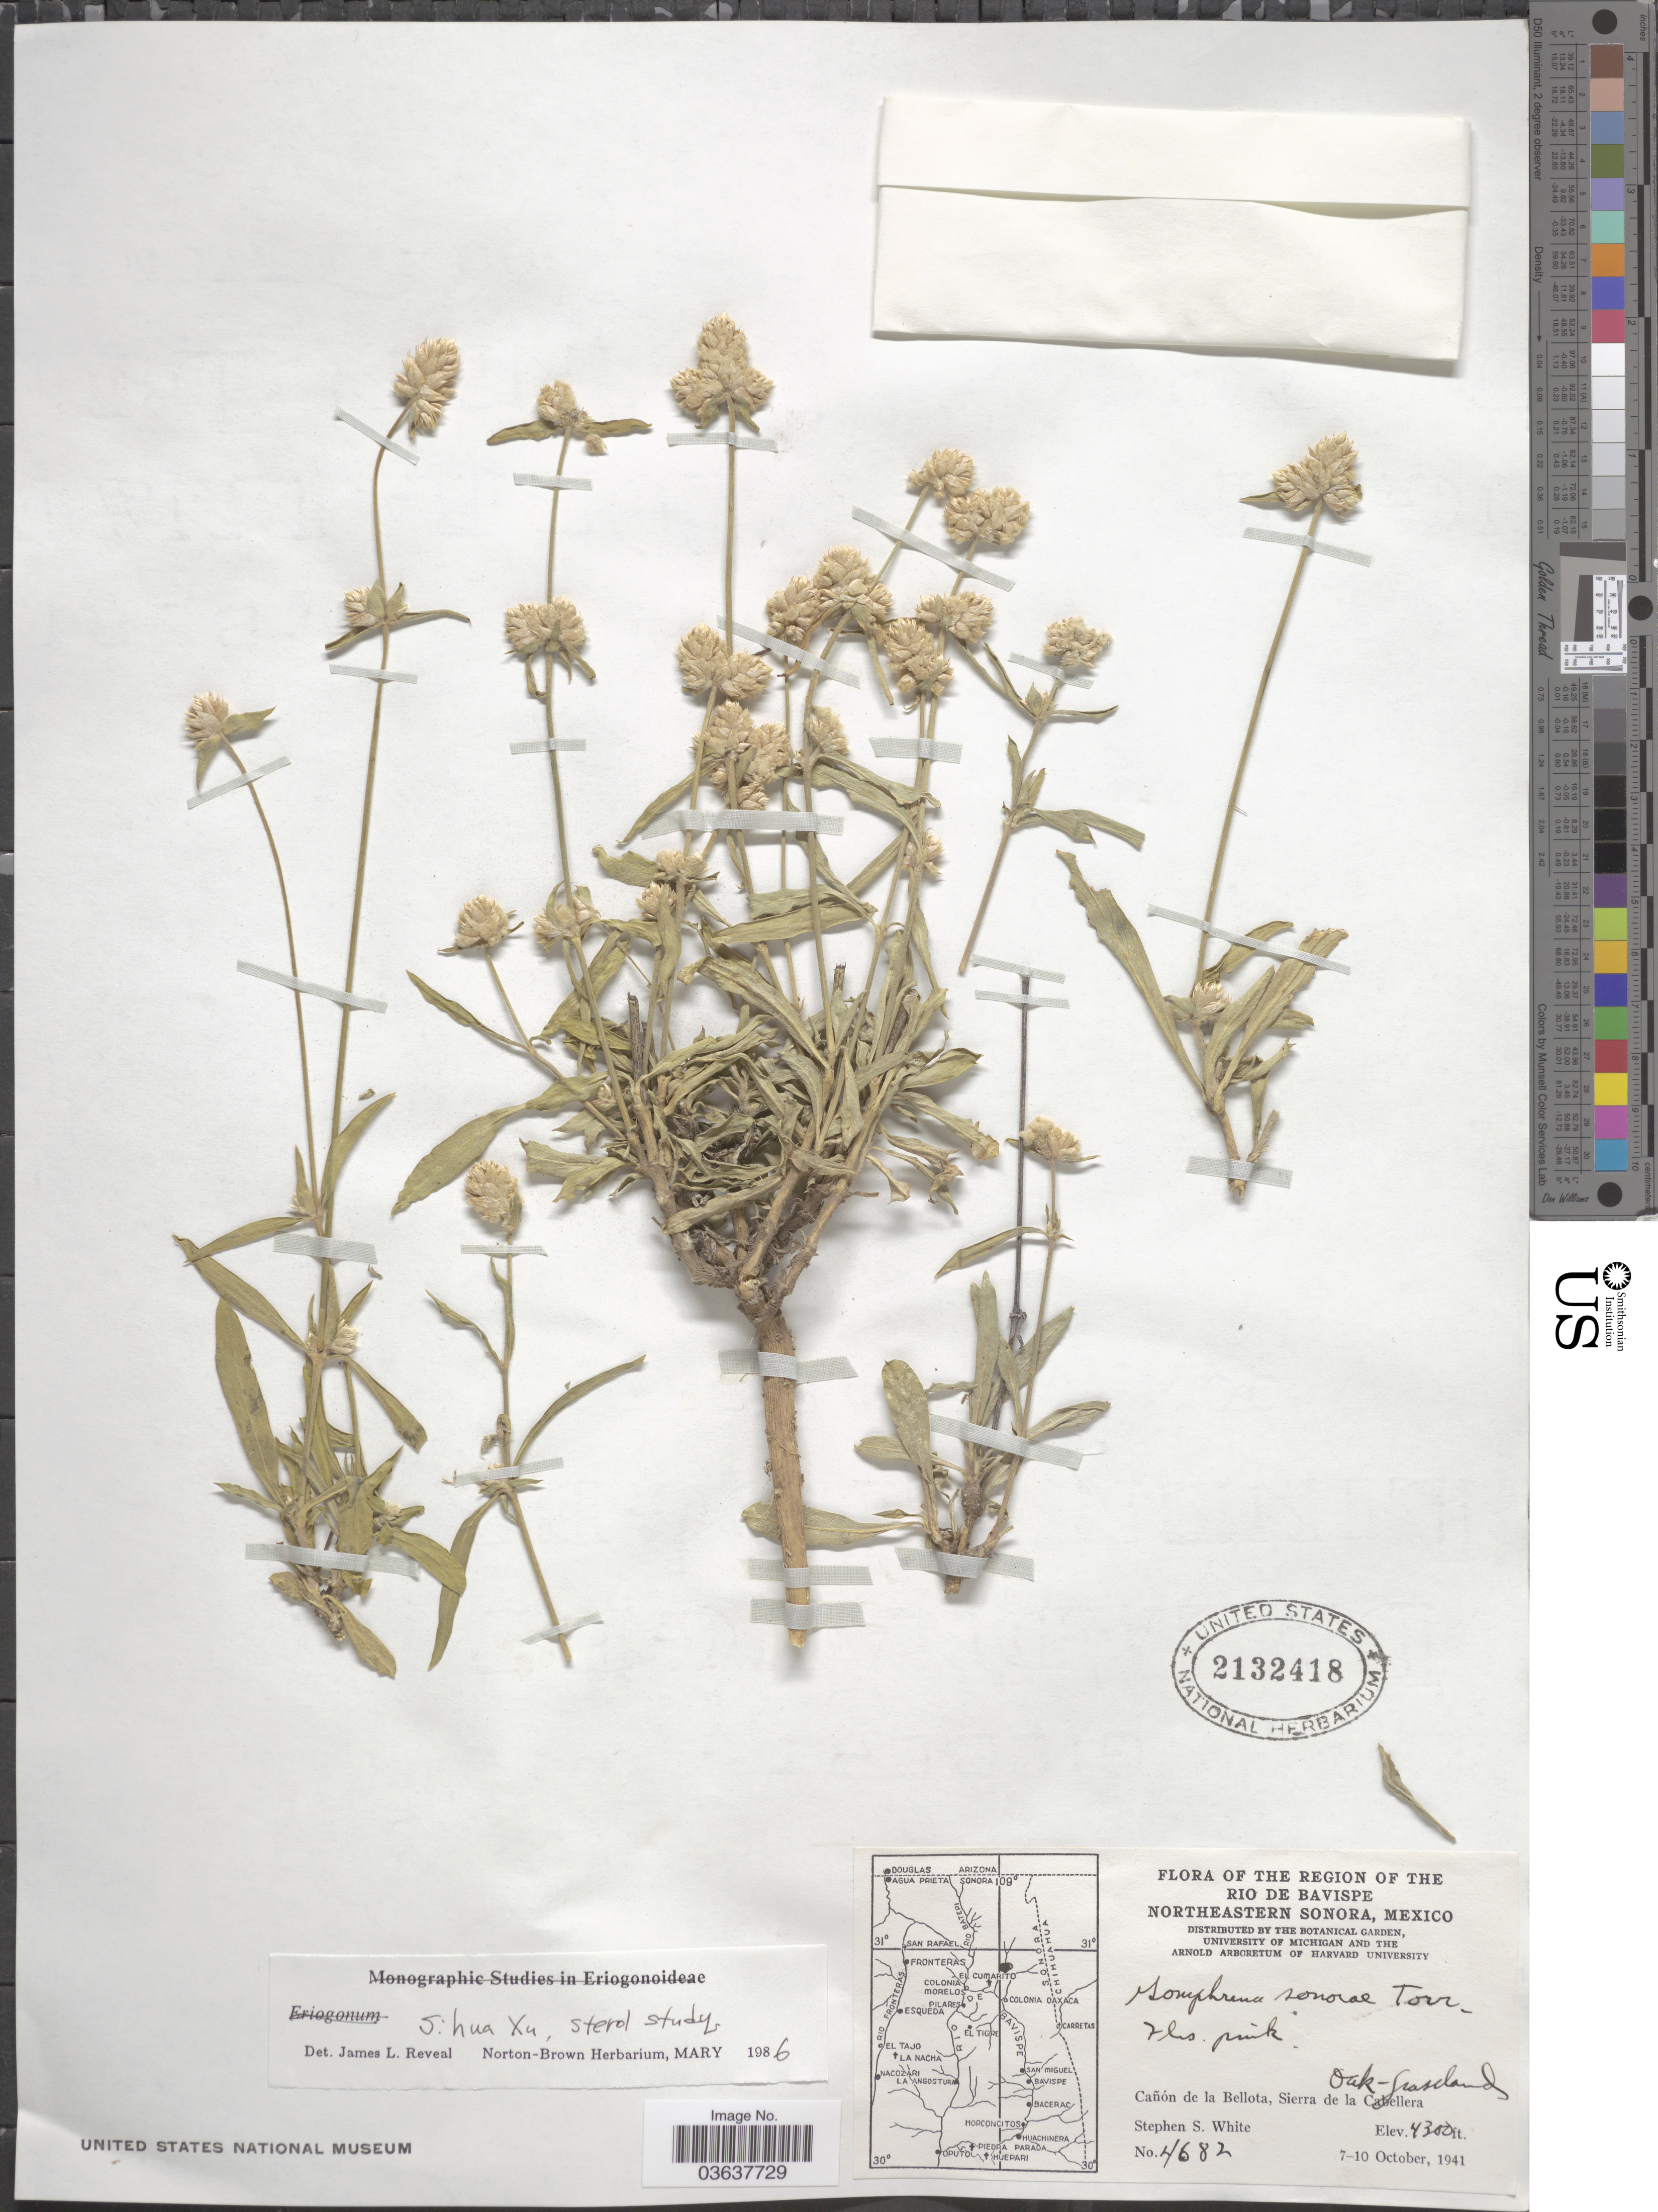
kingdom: Plantae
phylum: Tracheophyta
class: Magnoliopsida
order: Caryophyllales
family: Amaranthaceae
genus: Gomphrena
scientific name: Gomphrena sonorae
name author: Torr. in Emory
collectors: S. S. White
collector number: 4682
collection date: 1941-10-07/1941-10-10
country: Mexico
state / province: Sonora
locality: The Region of The Rio de Bavispe. Northeastern Sonora. Cañón de la Bellota, Sierra de la Cabellera.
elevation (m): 1311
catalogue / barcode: US 2132418